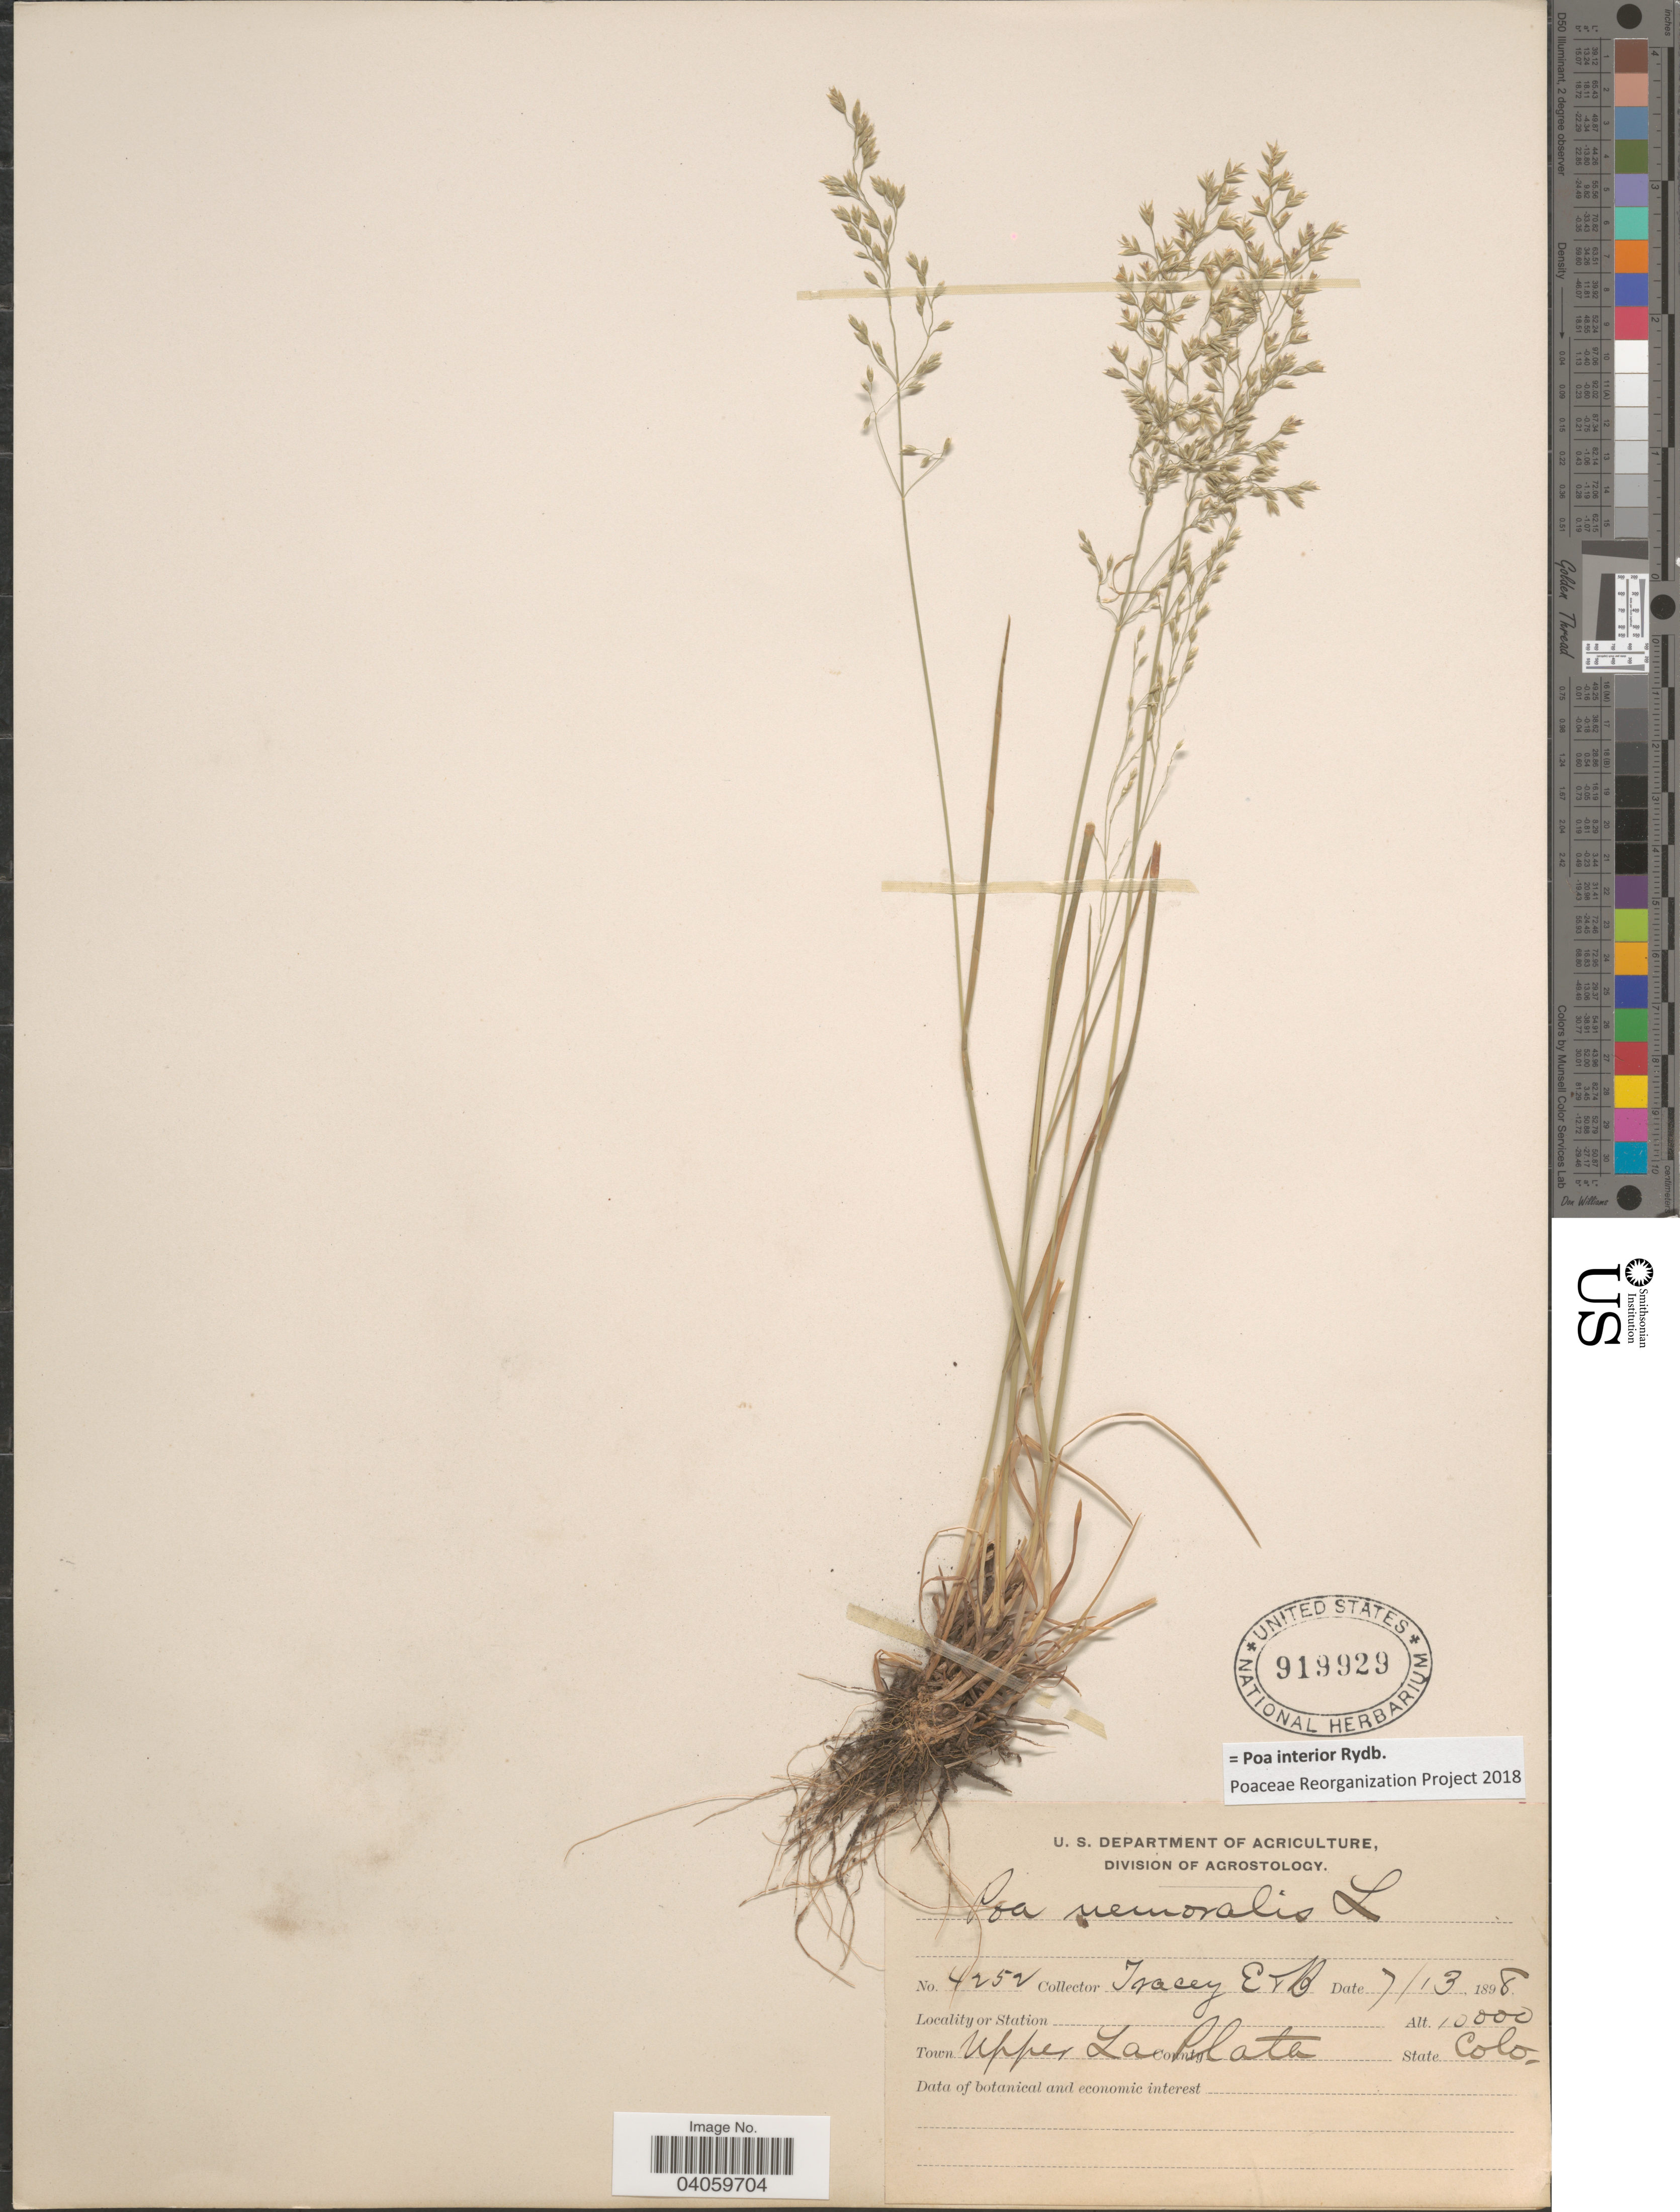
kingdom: Plantae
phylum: Tracheophyta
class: Liliopsida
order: Poales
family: Poaceae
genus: Poa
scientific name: Poa interior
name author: Rydb.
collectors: E. Tracey & B. Tracey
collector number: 4252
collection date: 1898-07-13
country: United States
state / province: Colorado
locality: Town Upper La Plata.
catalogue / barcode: US 919929